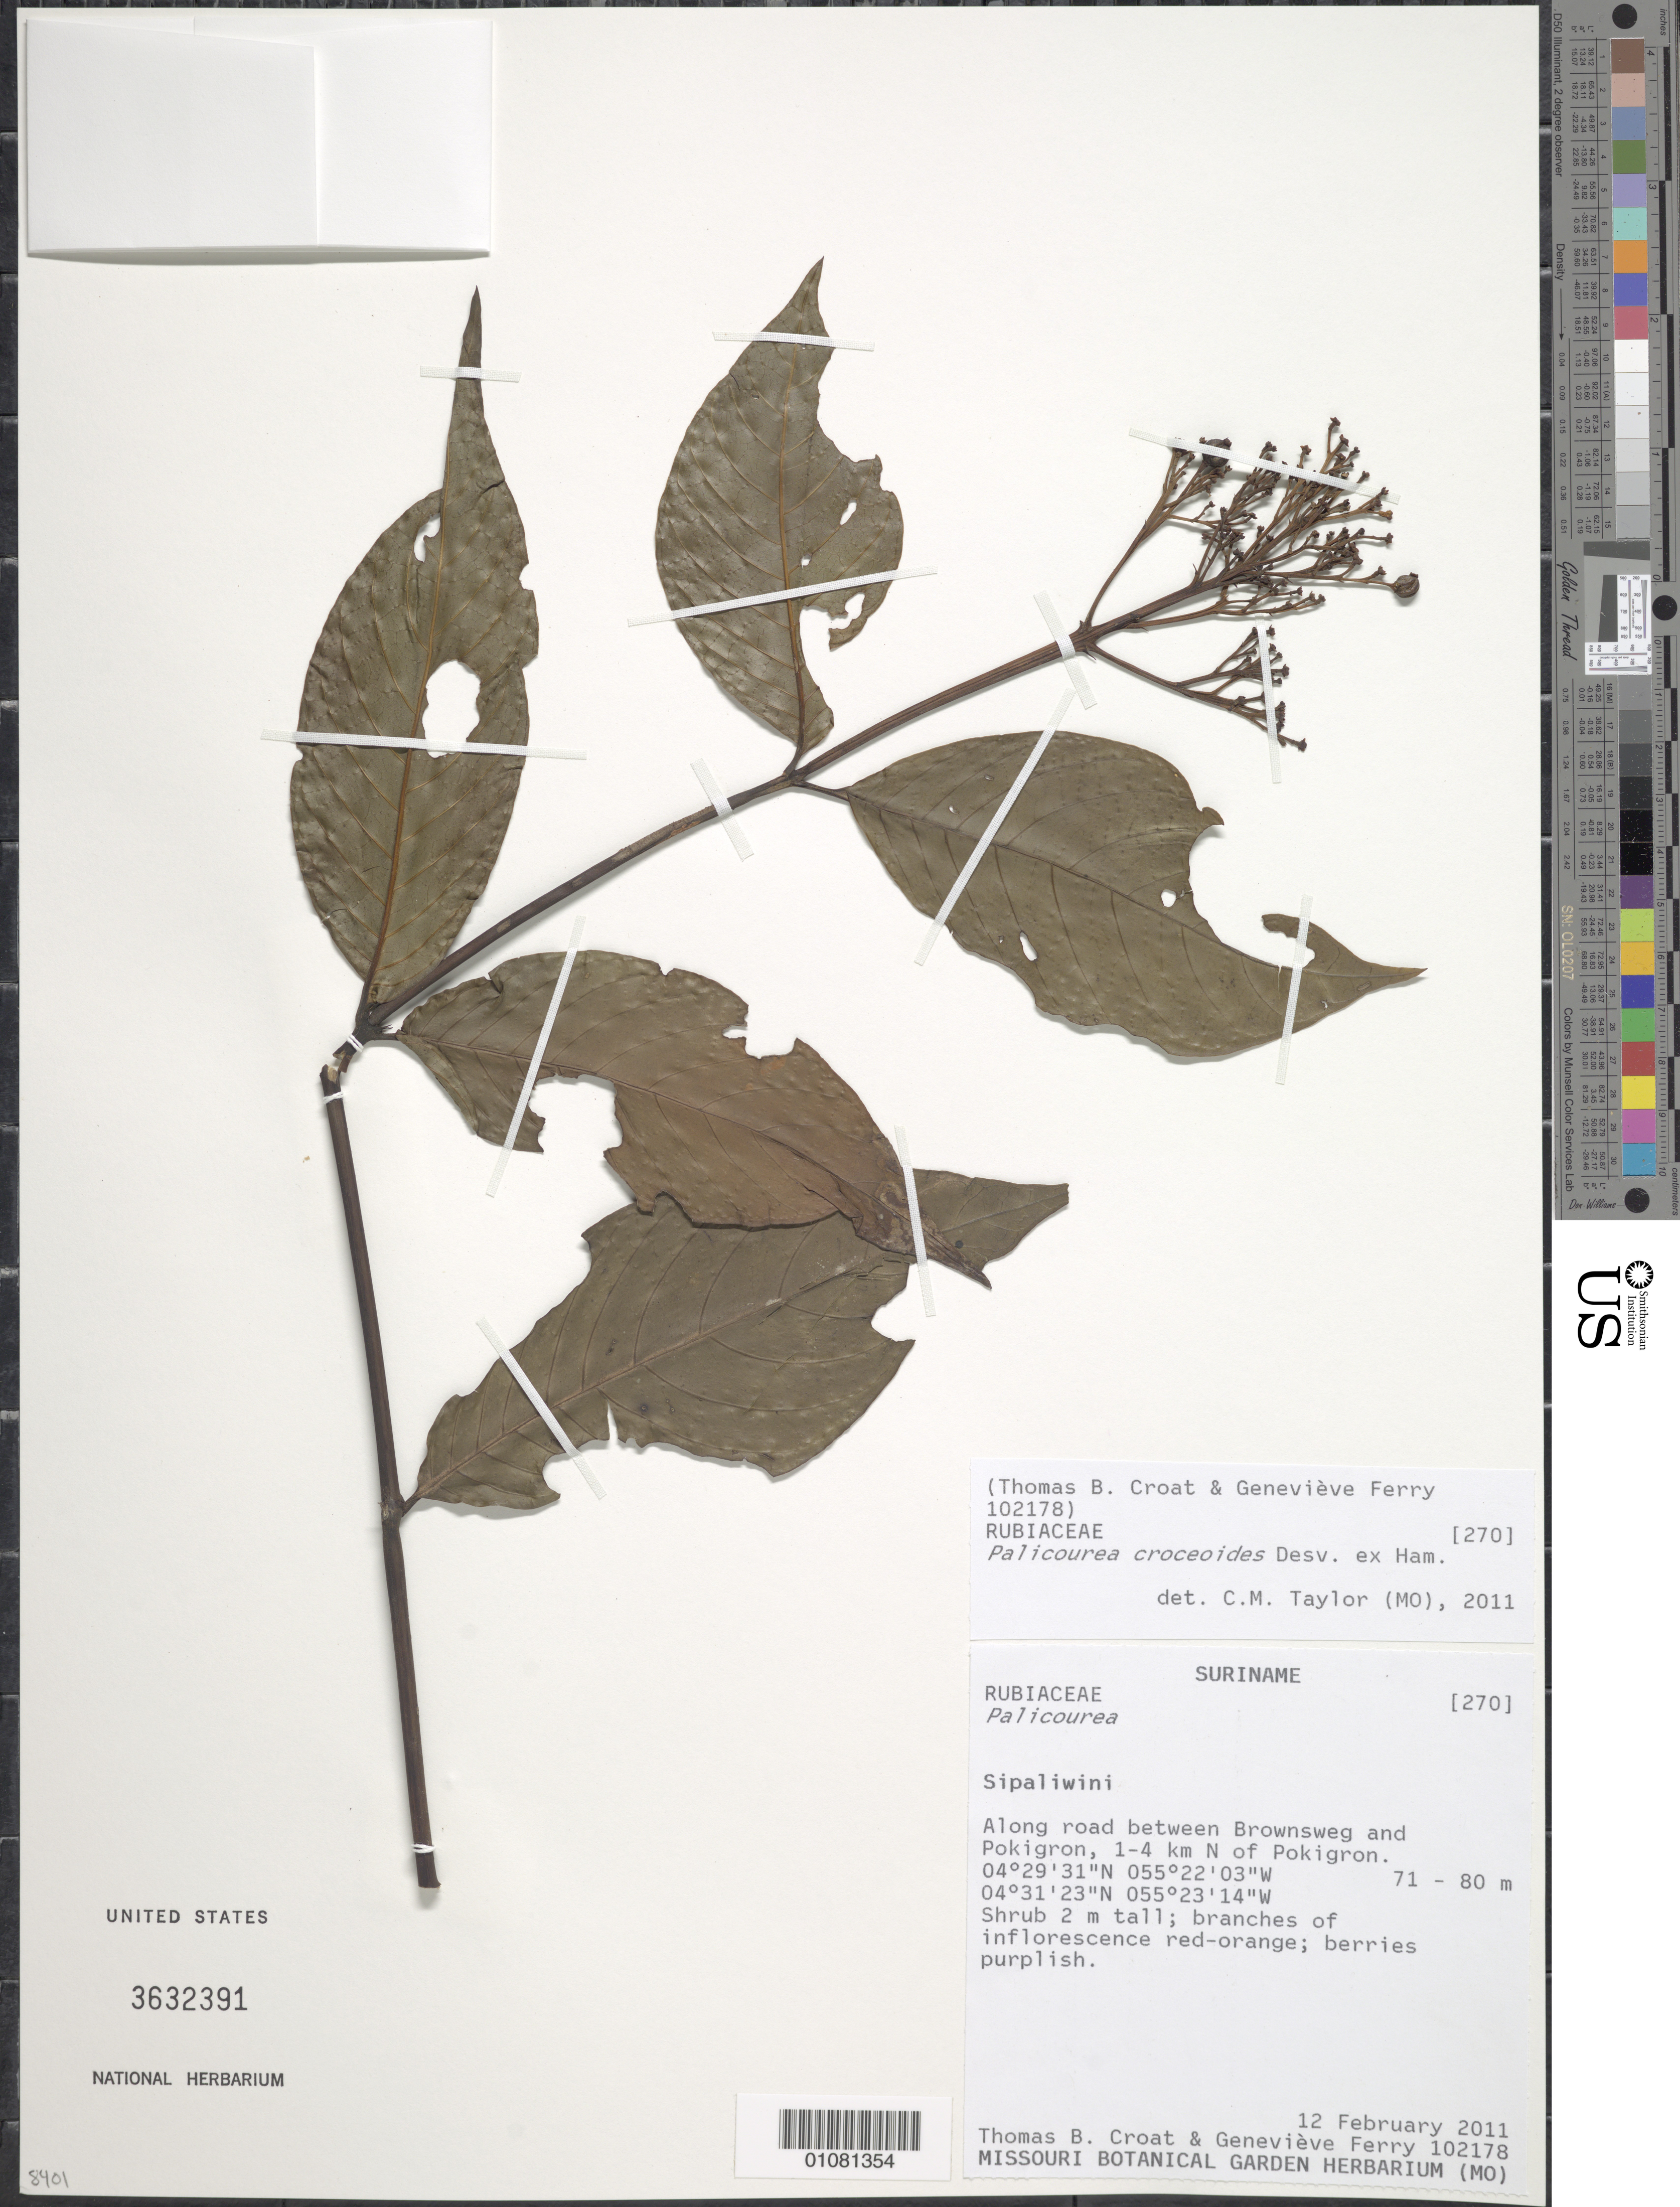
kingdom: Plantae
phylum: Tracheophyta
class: Magnoliopsida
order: Gentianales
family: Rubiaceae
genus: Palicourea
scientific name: Palicourea croceoides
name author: Desv. ex Ham.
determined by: Taylor, Charlotte M.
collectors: T. B. Croat & G. Ferry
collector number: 102178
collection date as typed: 12-Feb-11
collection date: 1911-02-12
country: Suriname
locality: Brownsweg to Pokigron, along road, 1-4km N of Pokigron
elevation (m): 71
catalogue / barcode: US 3632391